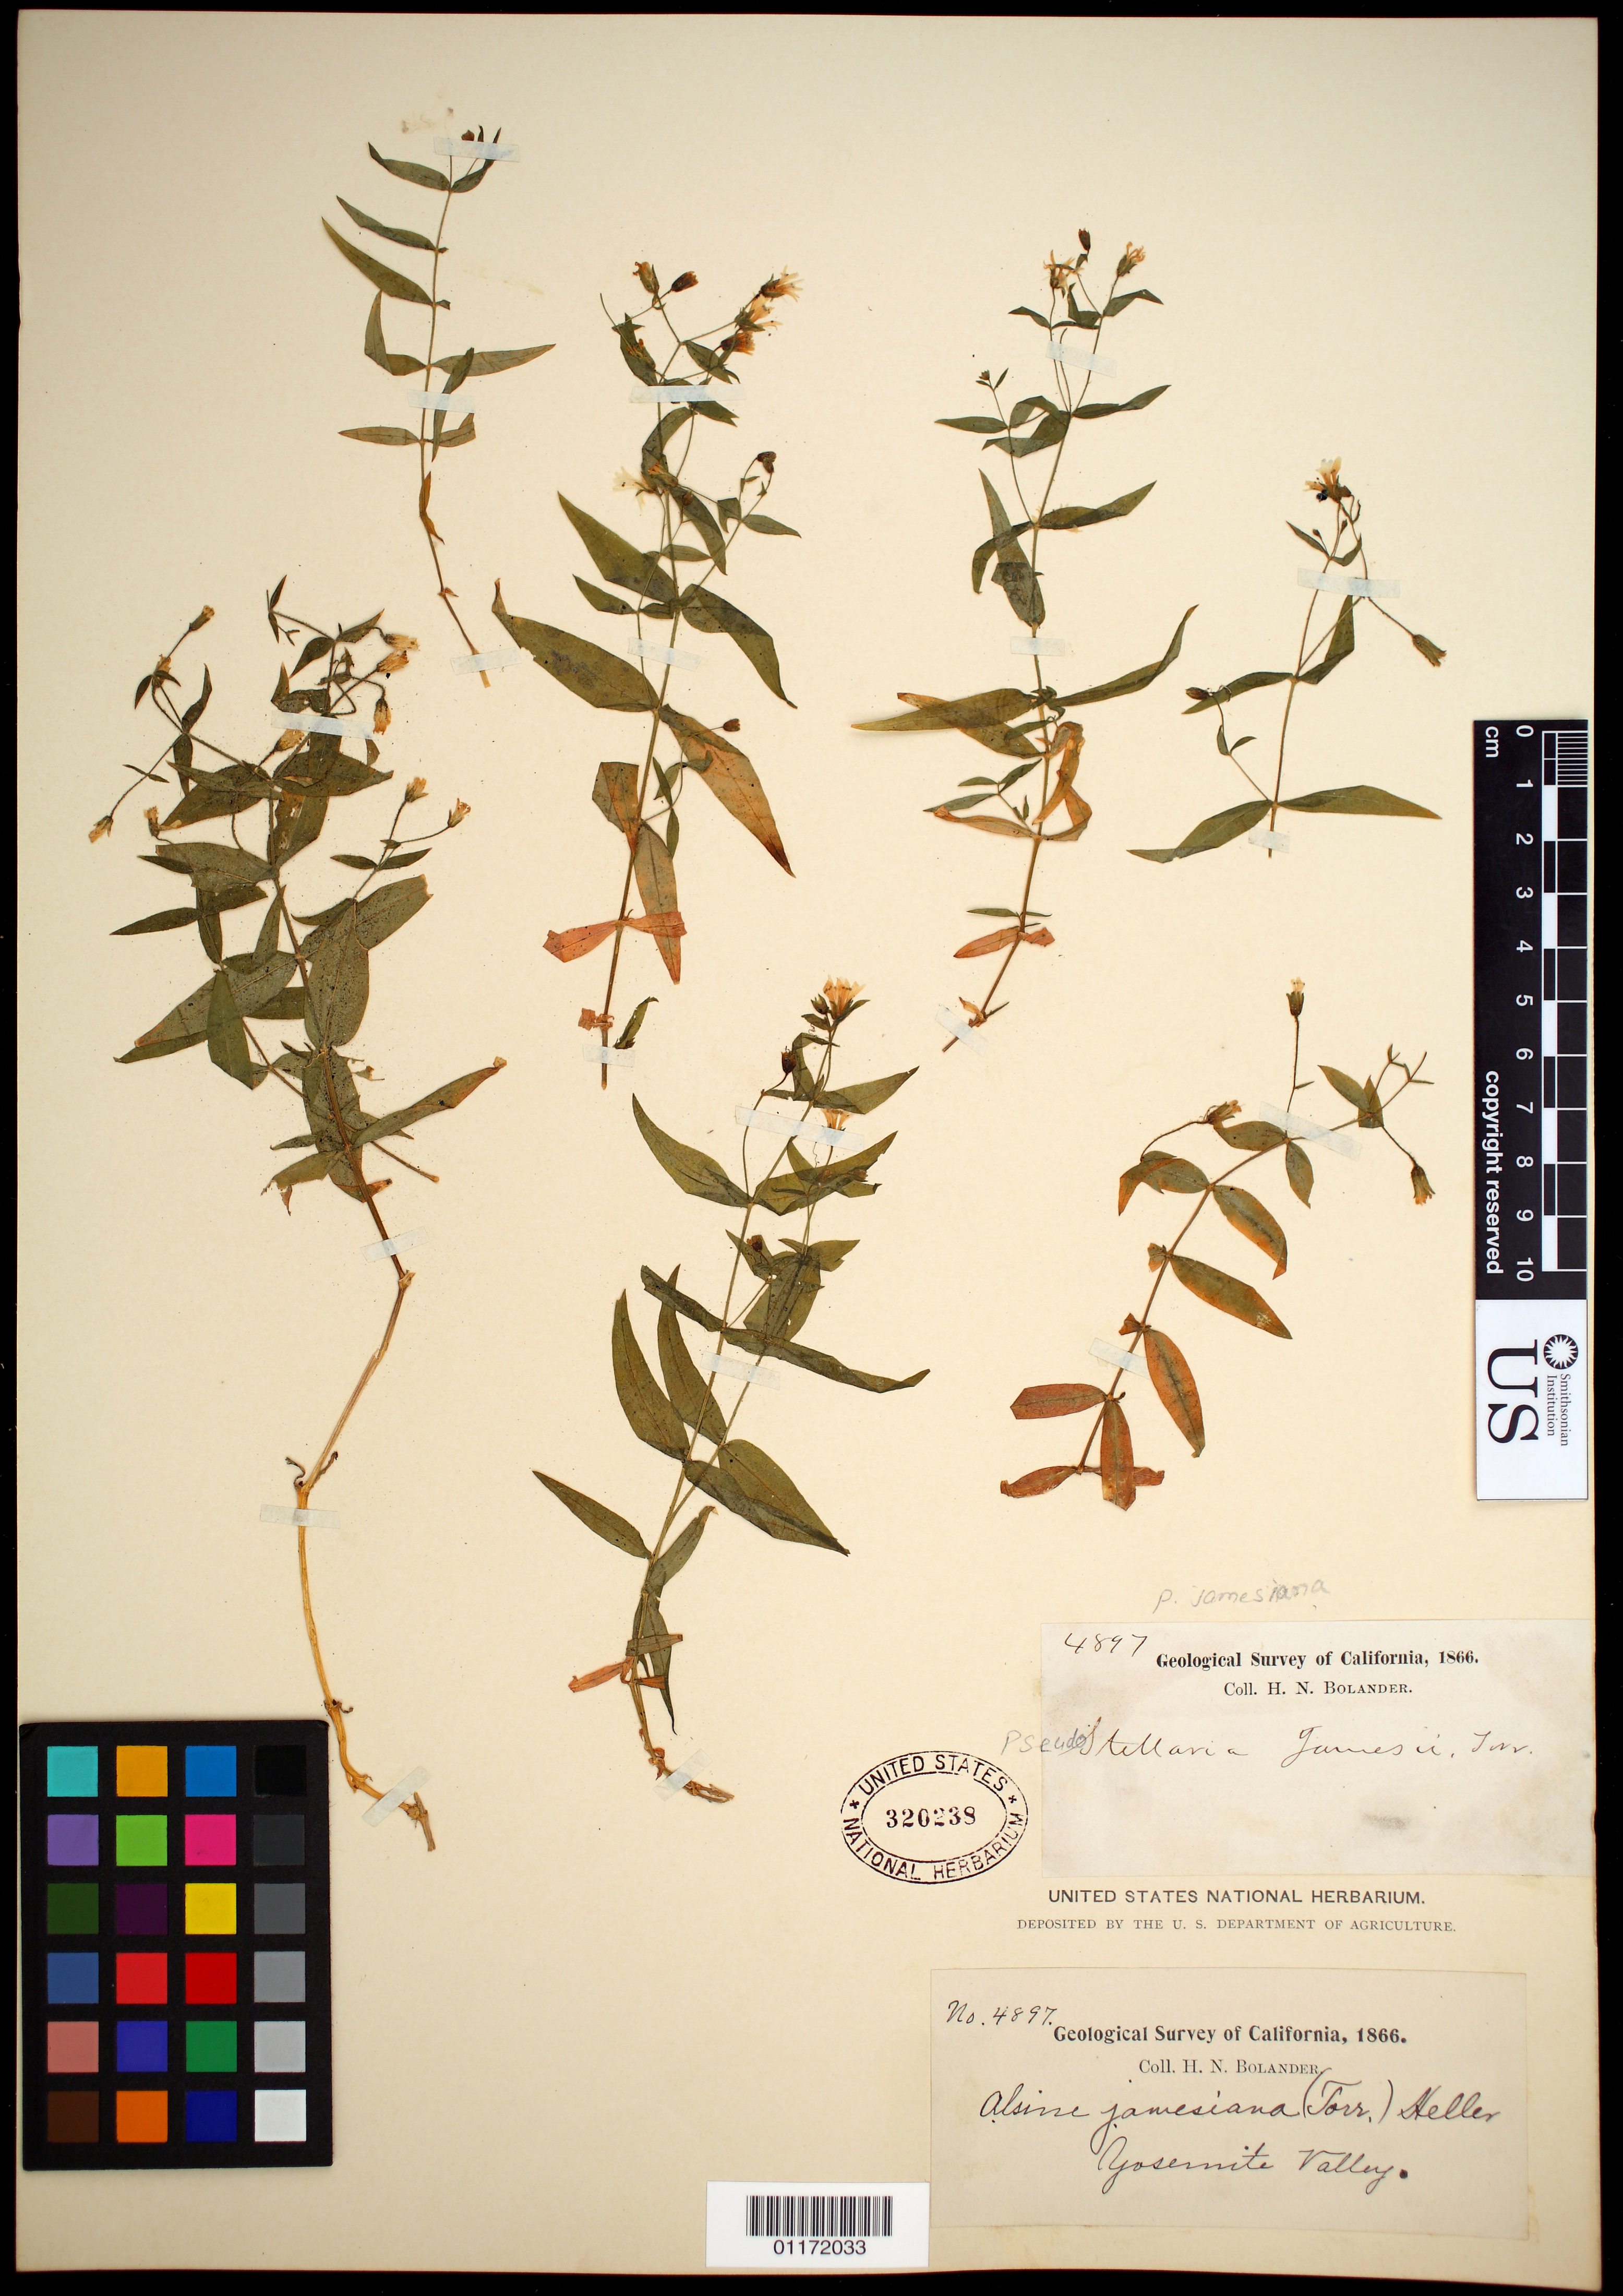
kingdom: Plantae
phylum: Tracheophyta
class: Magnoliopsida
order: Caryophyllales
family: Caryophyllaceae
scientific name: Torreyostellaria jamesiana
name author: (Torr.) Gang Yao et al.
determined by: Strong, M. T., (US), Smithsonian Institution - National Museum of Natural History (UNITED STATES)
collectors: H. Bolander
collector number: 4897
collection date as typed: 1866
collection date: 1866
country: United States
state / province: California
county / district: Mariposa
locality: Yosemite valley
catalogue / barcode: US 320238